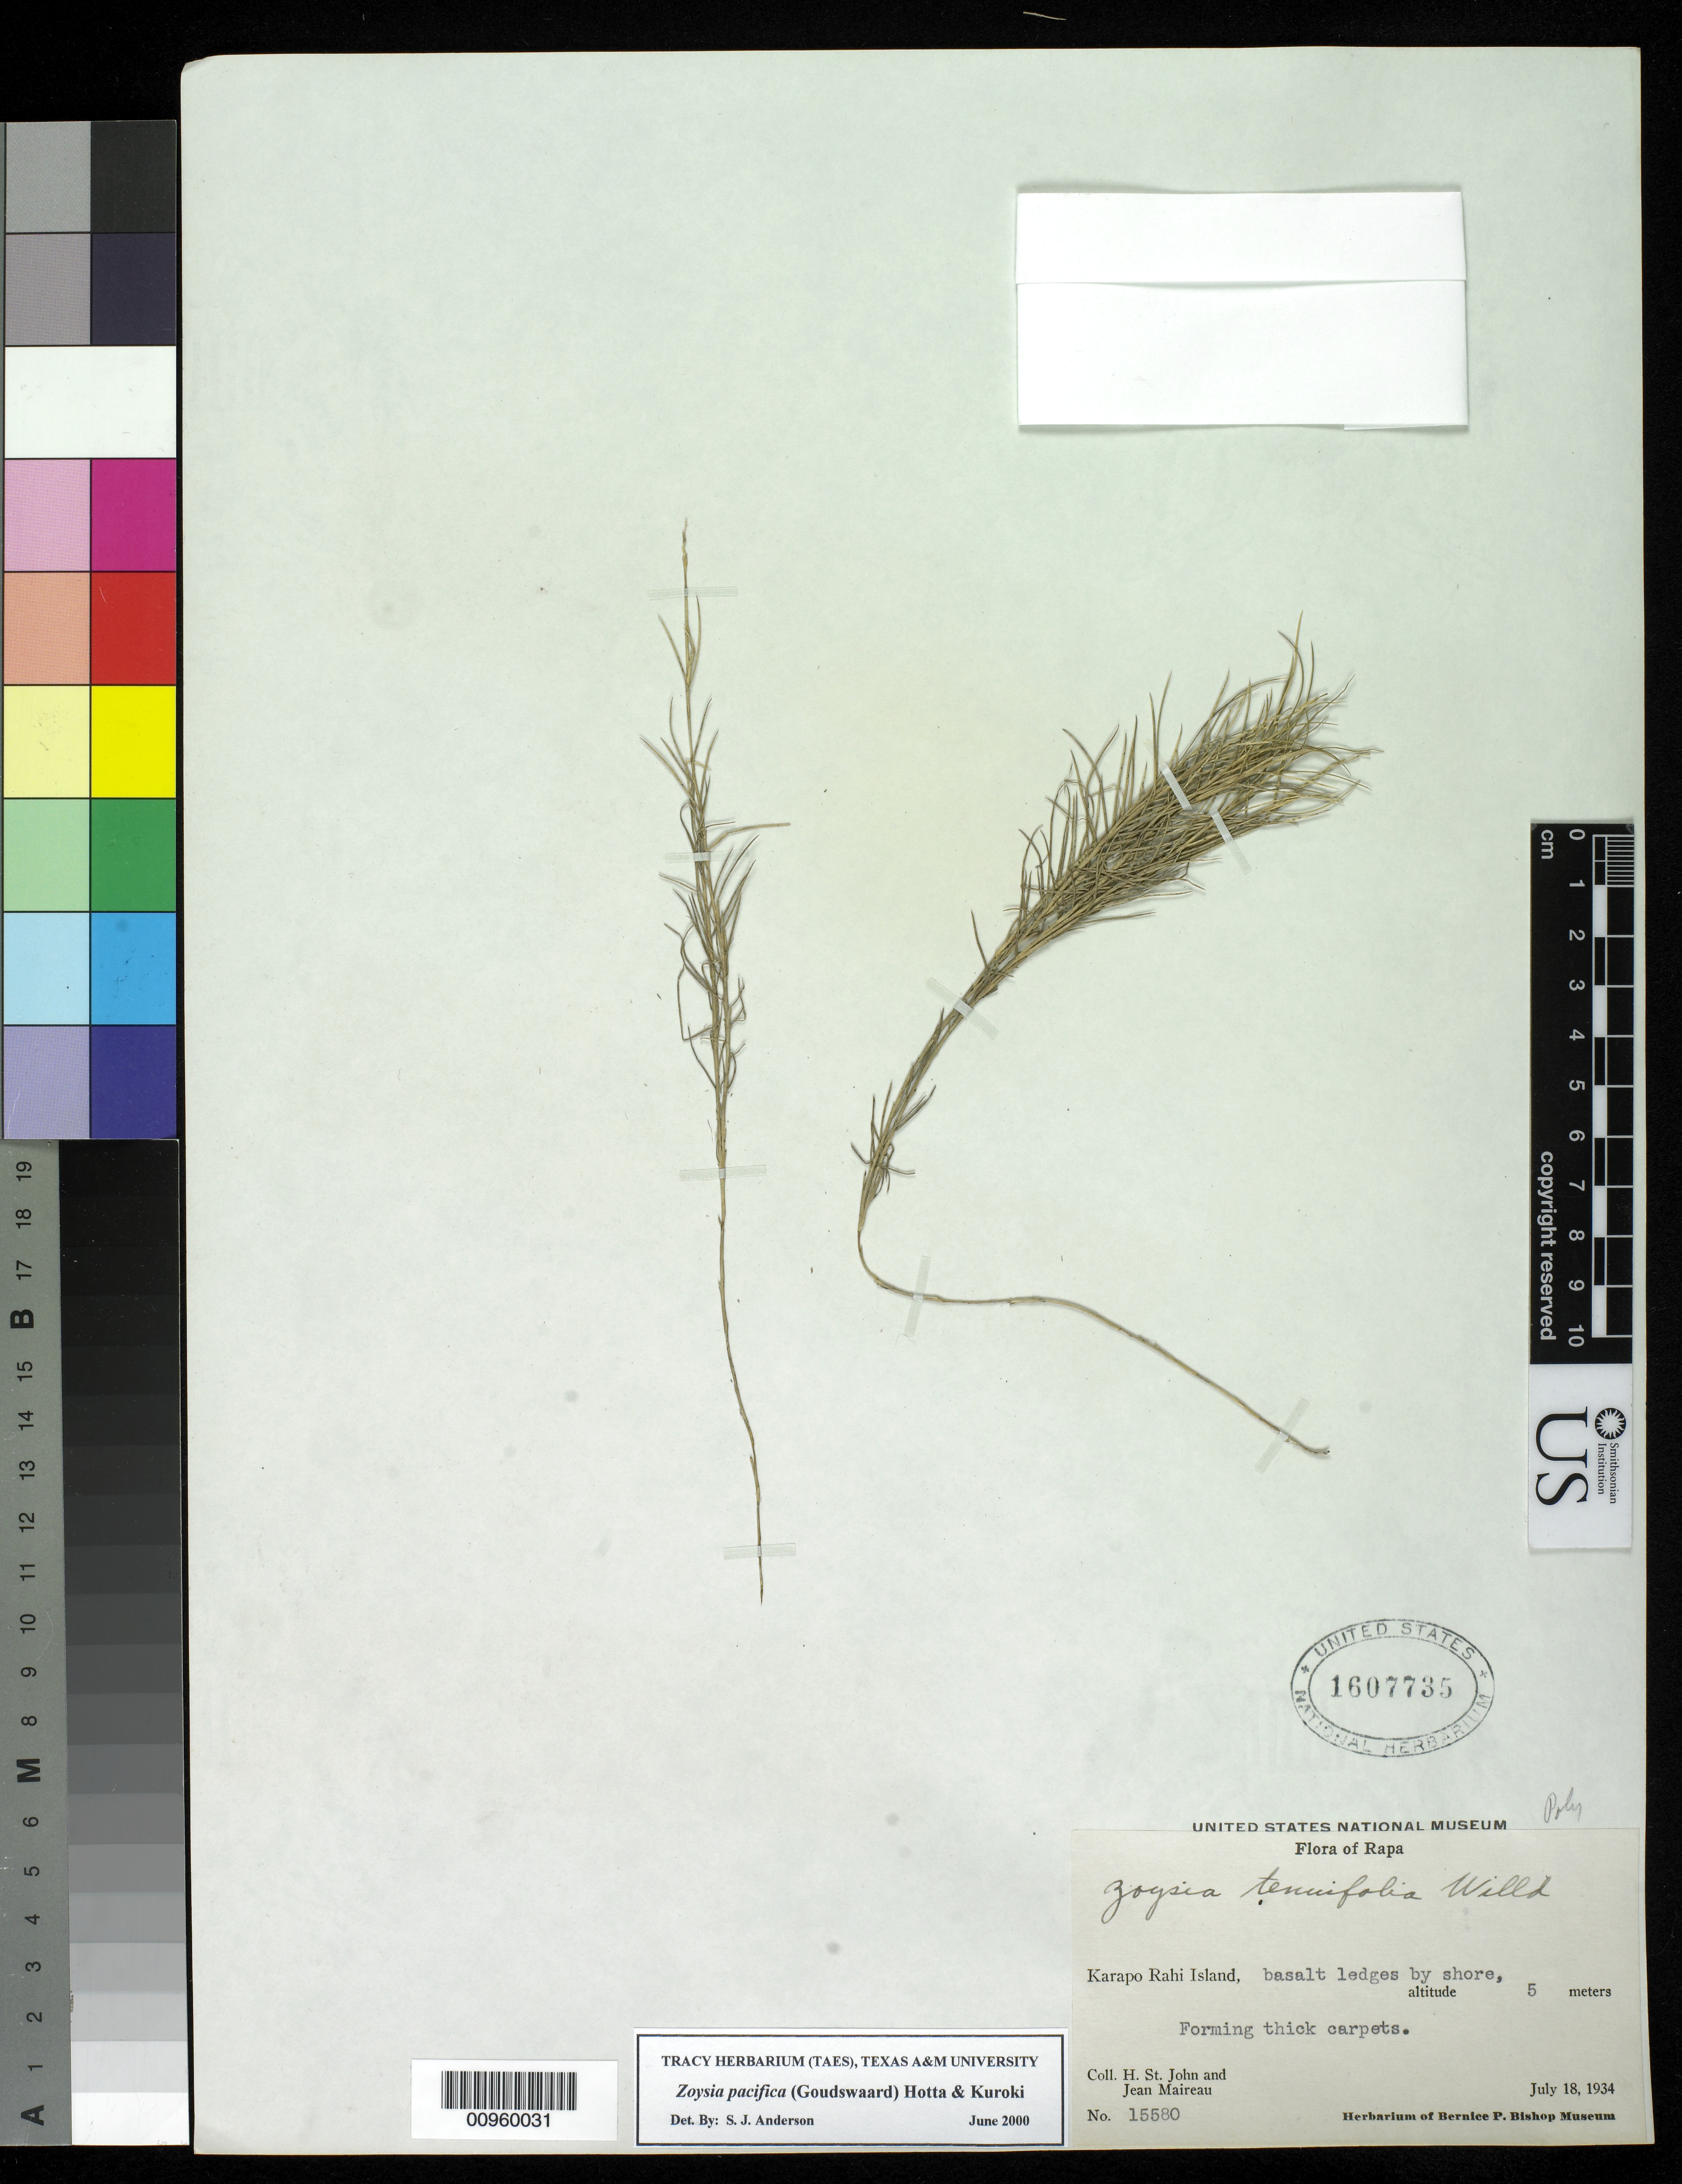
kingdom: Plantae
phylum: Tracheophyta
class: Liliopsida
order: Poales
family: Poaceae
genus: Zoysia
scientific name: Zoysia pacifica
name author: (Goudswaard) M. Hotta & Kuroki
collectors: H. St. John & J. Maireau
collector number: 15580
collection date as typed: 18 Jul 1934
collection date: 1934-07-18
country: French Polynesia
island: Rapa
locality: Karapo Rahi Island, basalt ledges by shore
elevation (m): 5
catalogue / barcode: US 1607735